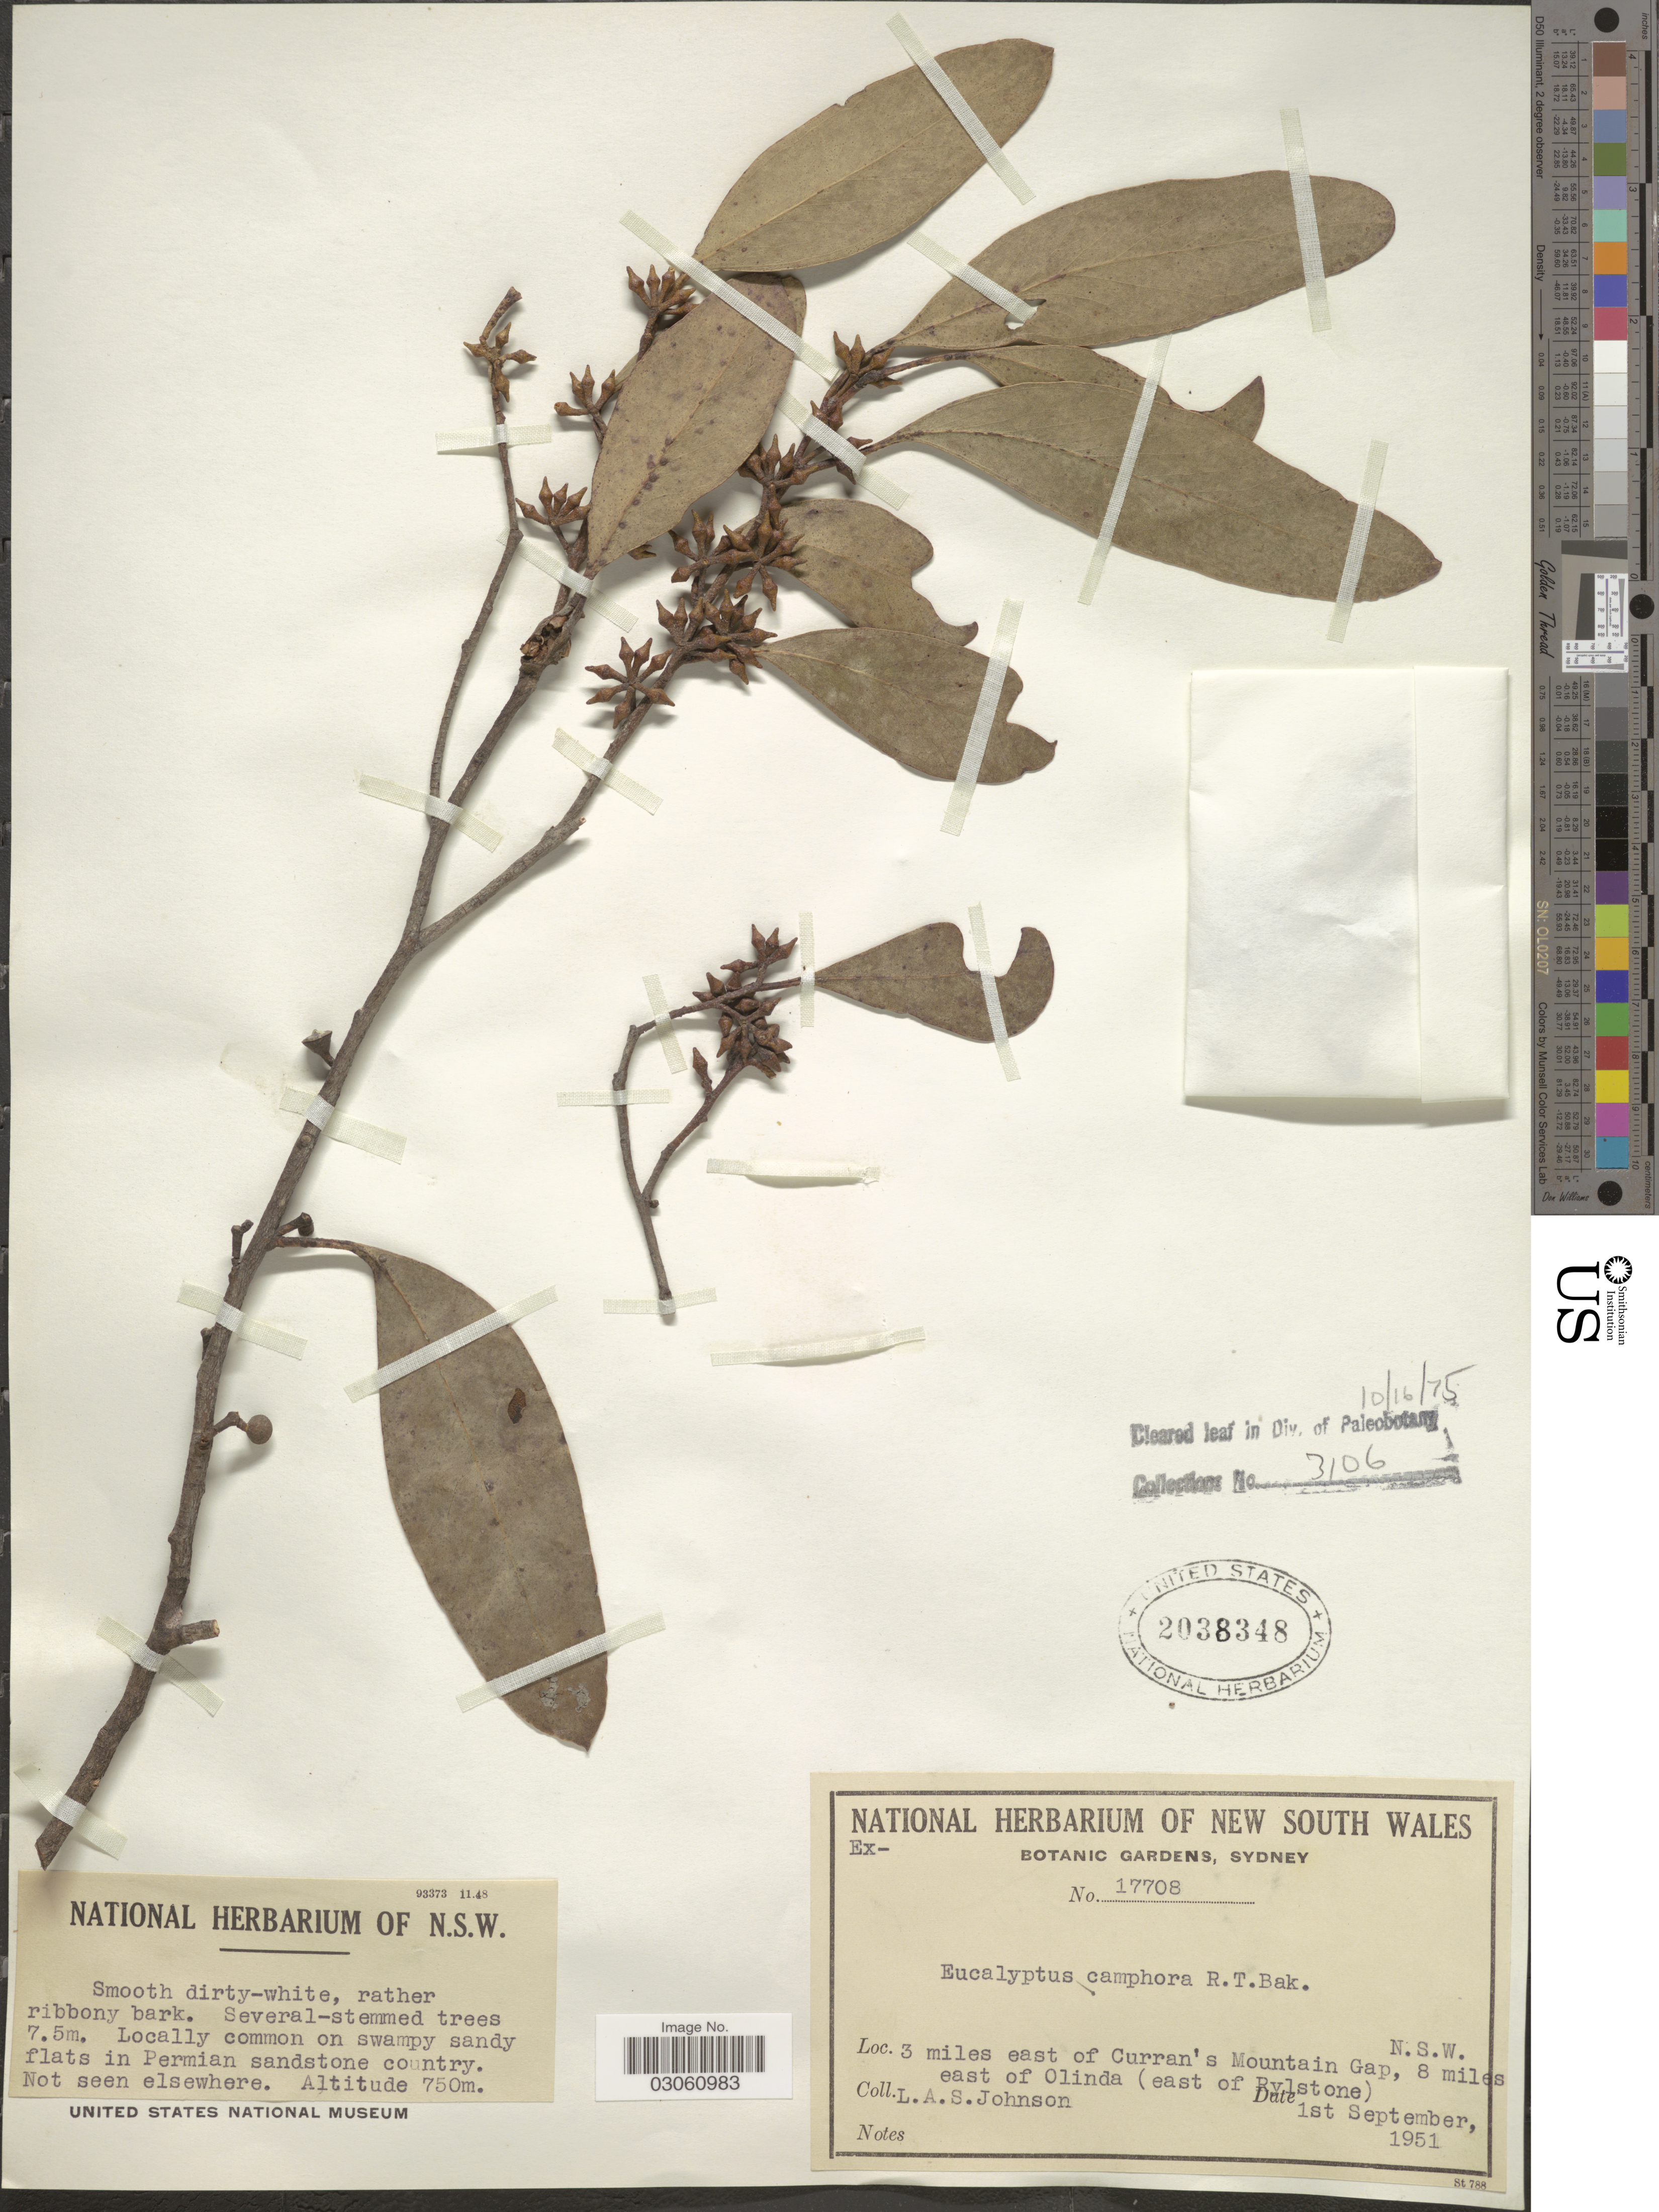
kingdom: Plantae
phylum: Tracheophyta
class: Magnoliopsida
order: Myrtales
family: Myrtaceae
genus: Eucalyptus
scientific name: Eucalyptus camphora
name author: R.T. Baker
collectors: L. A. S. Johnson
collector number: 17708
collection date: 1951-09-01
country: Australia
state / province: New South Wales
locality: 3 miles east of Curran's Mountain Gap, 8 miles east of Olinda (east of Rylstone).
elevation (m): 750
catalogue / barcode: US 2038348